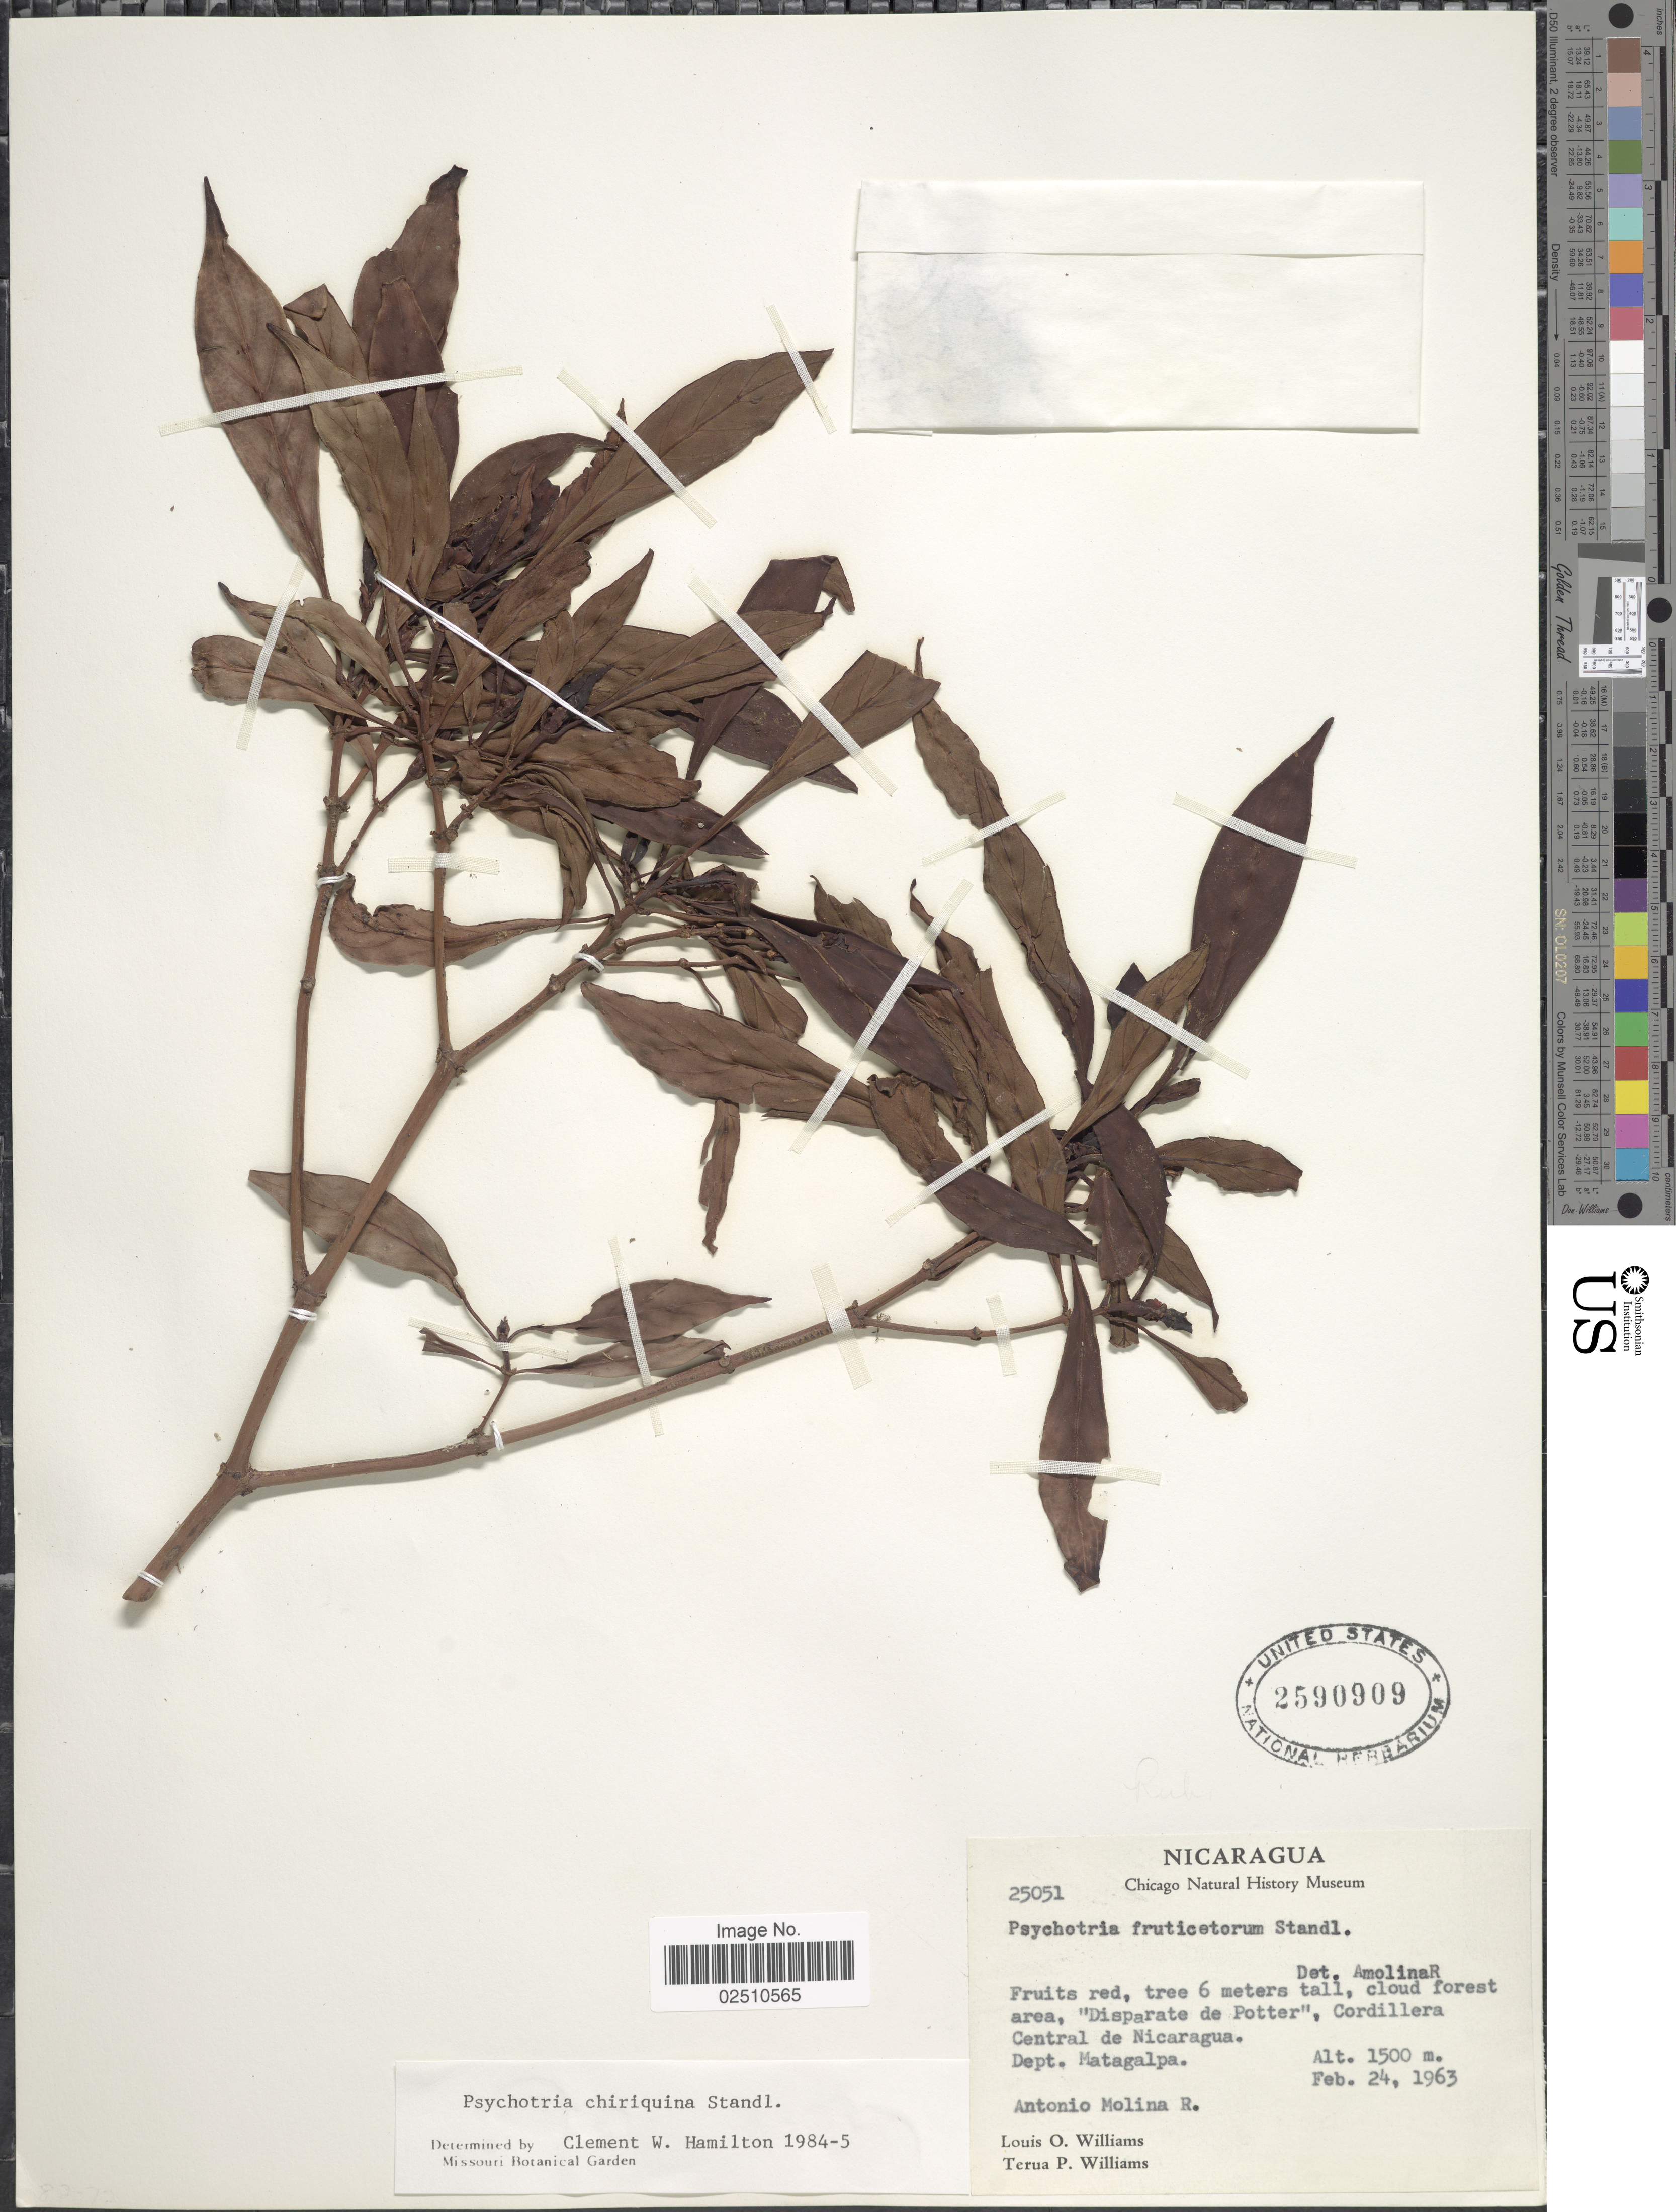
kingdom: Plantae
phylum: Tracheophyta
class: Magnoliopsida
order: Gentianales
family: Rubiaceae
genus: Psychotria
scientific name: Psychotria chiriquina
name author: Standl.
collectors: A. Molina R., L. O. Williams & T. Williams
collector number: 25051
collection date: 1963-02-24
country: Nicaragua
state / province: Matagalpa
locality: Disparate de Potter, Cordillera Central de Nicaragua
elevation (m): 1500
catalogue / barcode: US 2590909